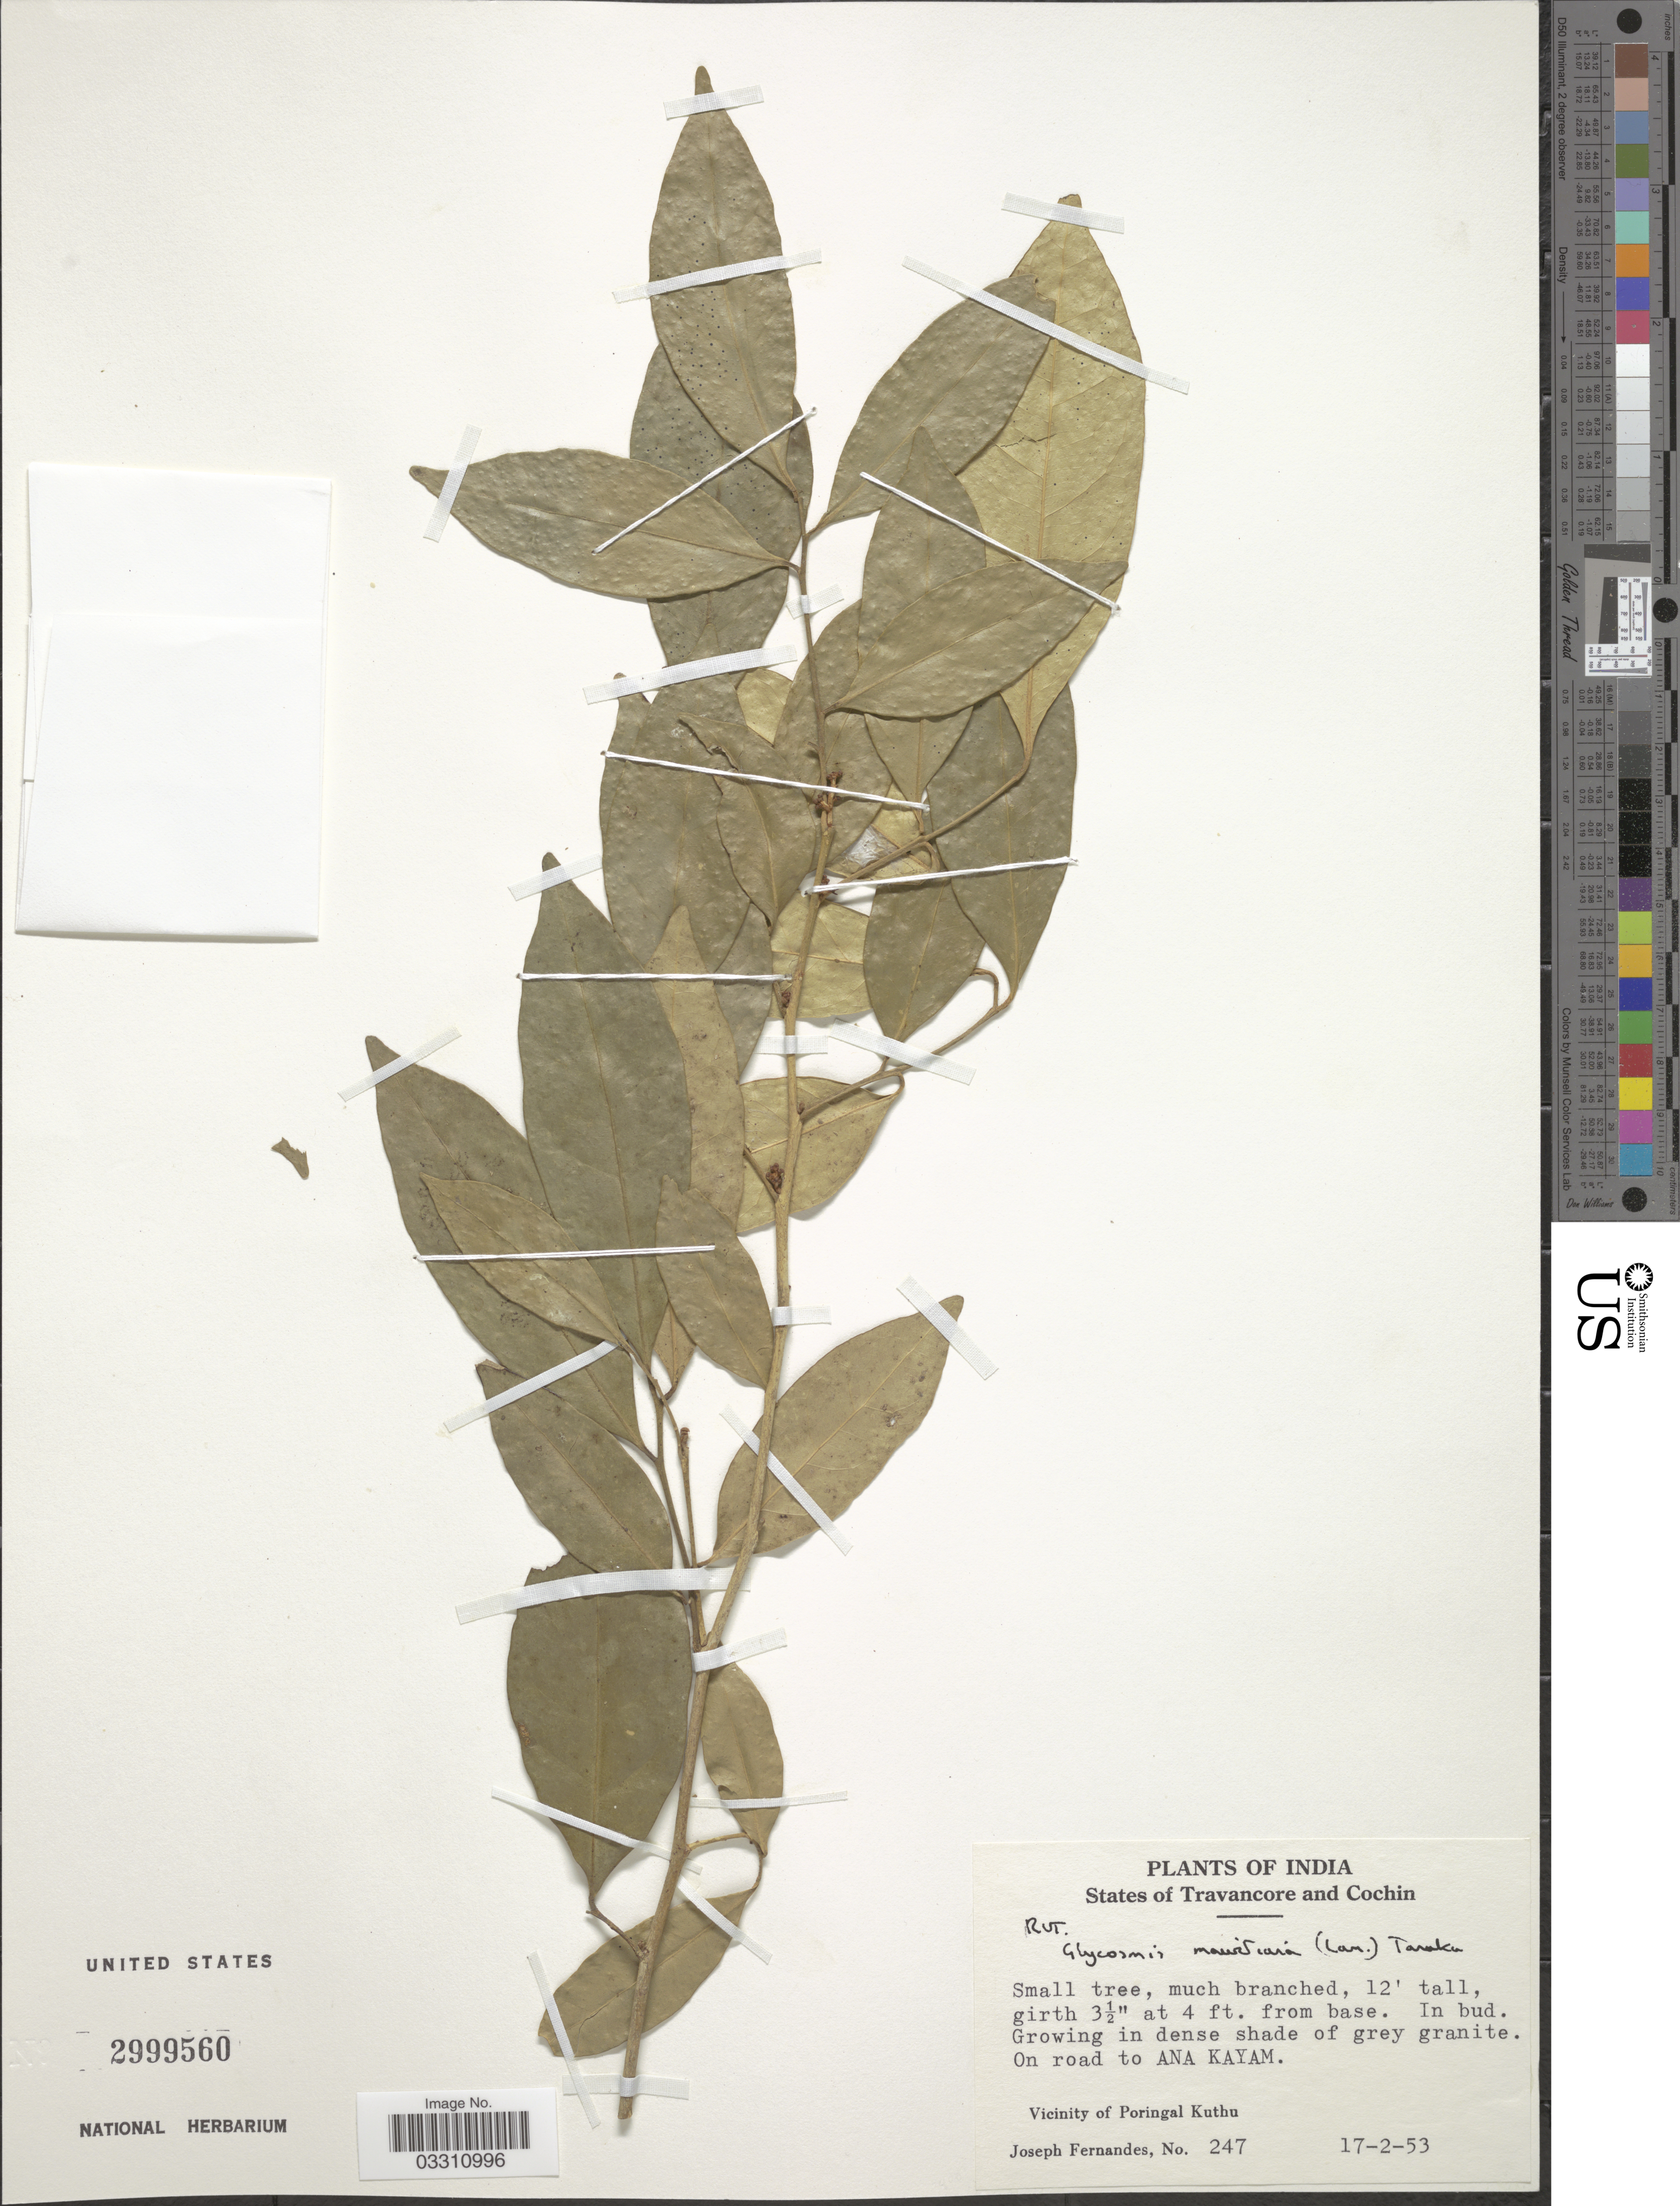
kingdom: Plantae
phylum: Tracheophyta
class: Magnoliopsida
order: Sapindales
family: Rutaceae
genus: Glycosmis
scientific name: Glycosmis mauritiana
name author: (Lamkey) Tanaka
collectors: J. Fernandes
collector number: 247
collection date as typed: Transcribed d/m/y: 17/2/53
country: India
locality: States of Travancore and Cochin, On road to Ana Kyam. Vicinity of Poringal Kuthu.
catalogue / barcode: US 2999560